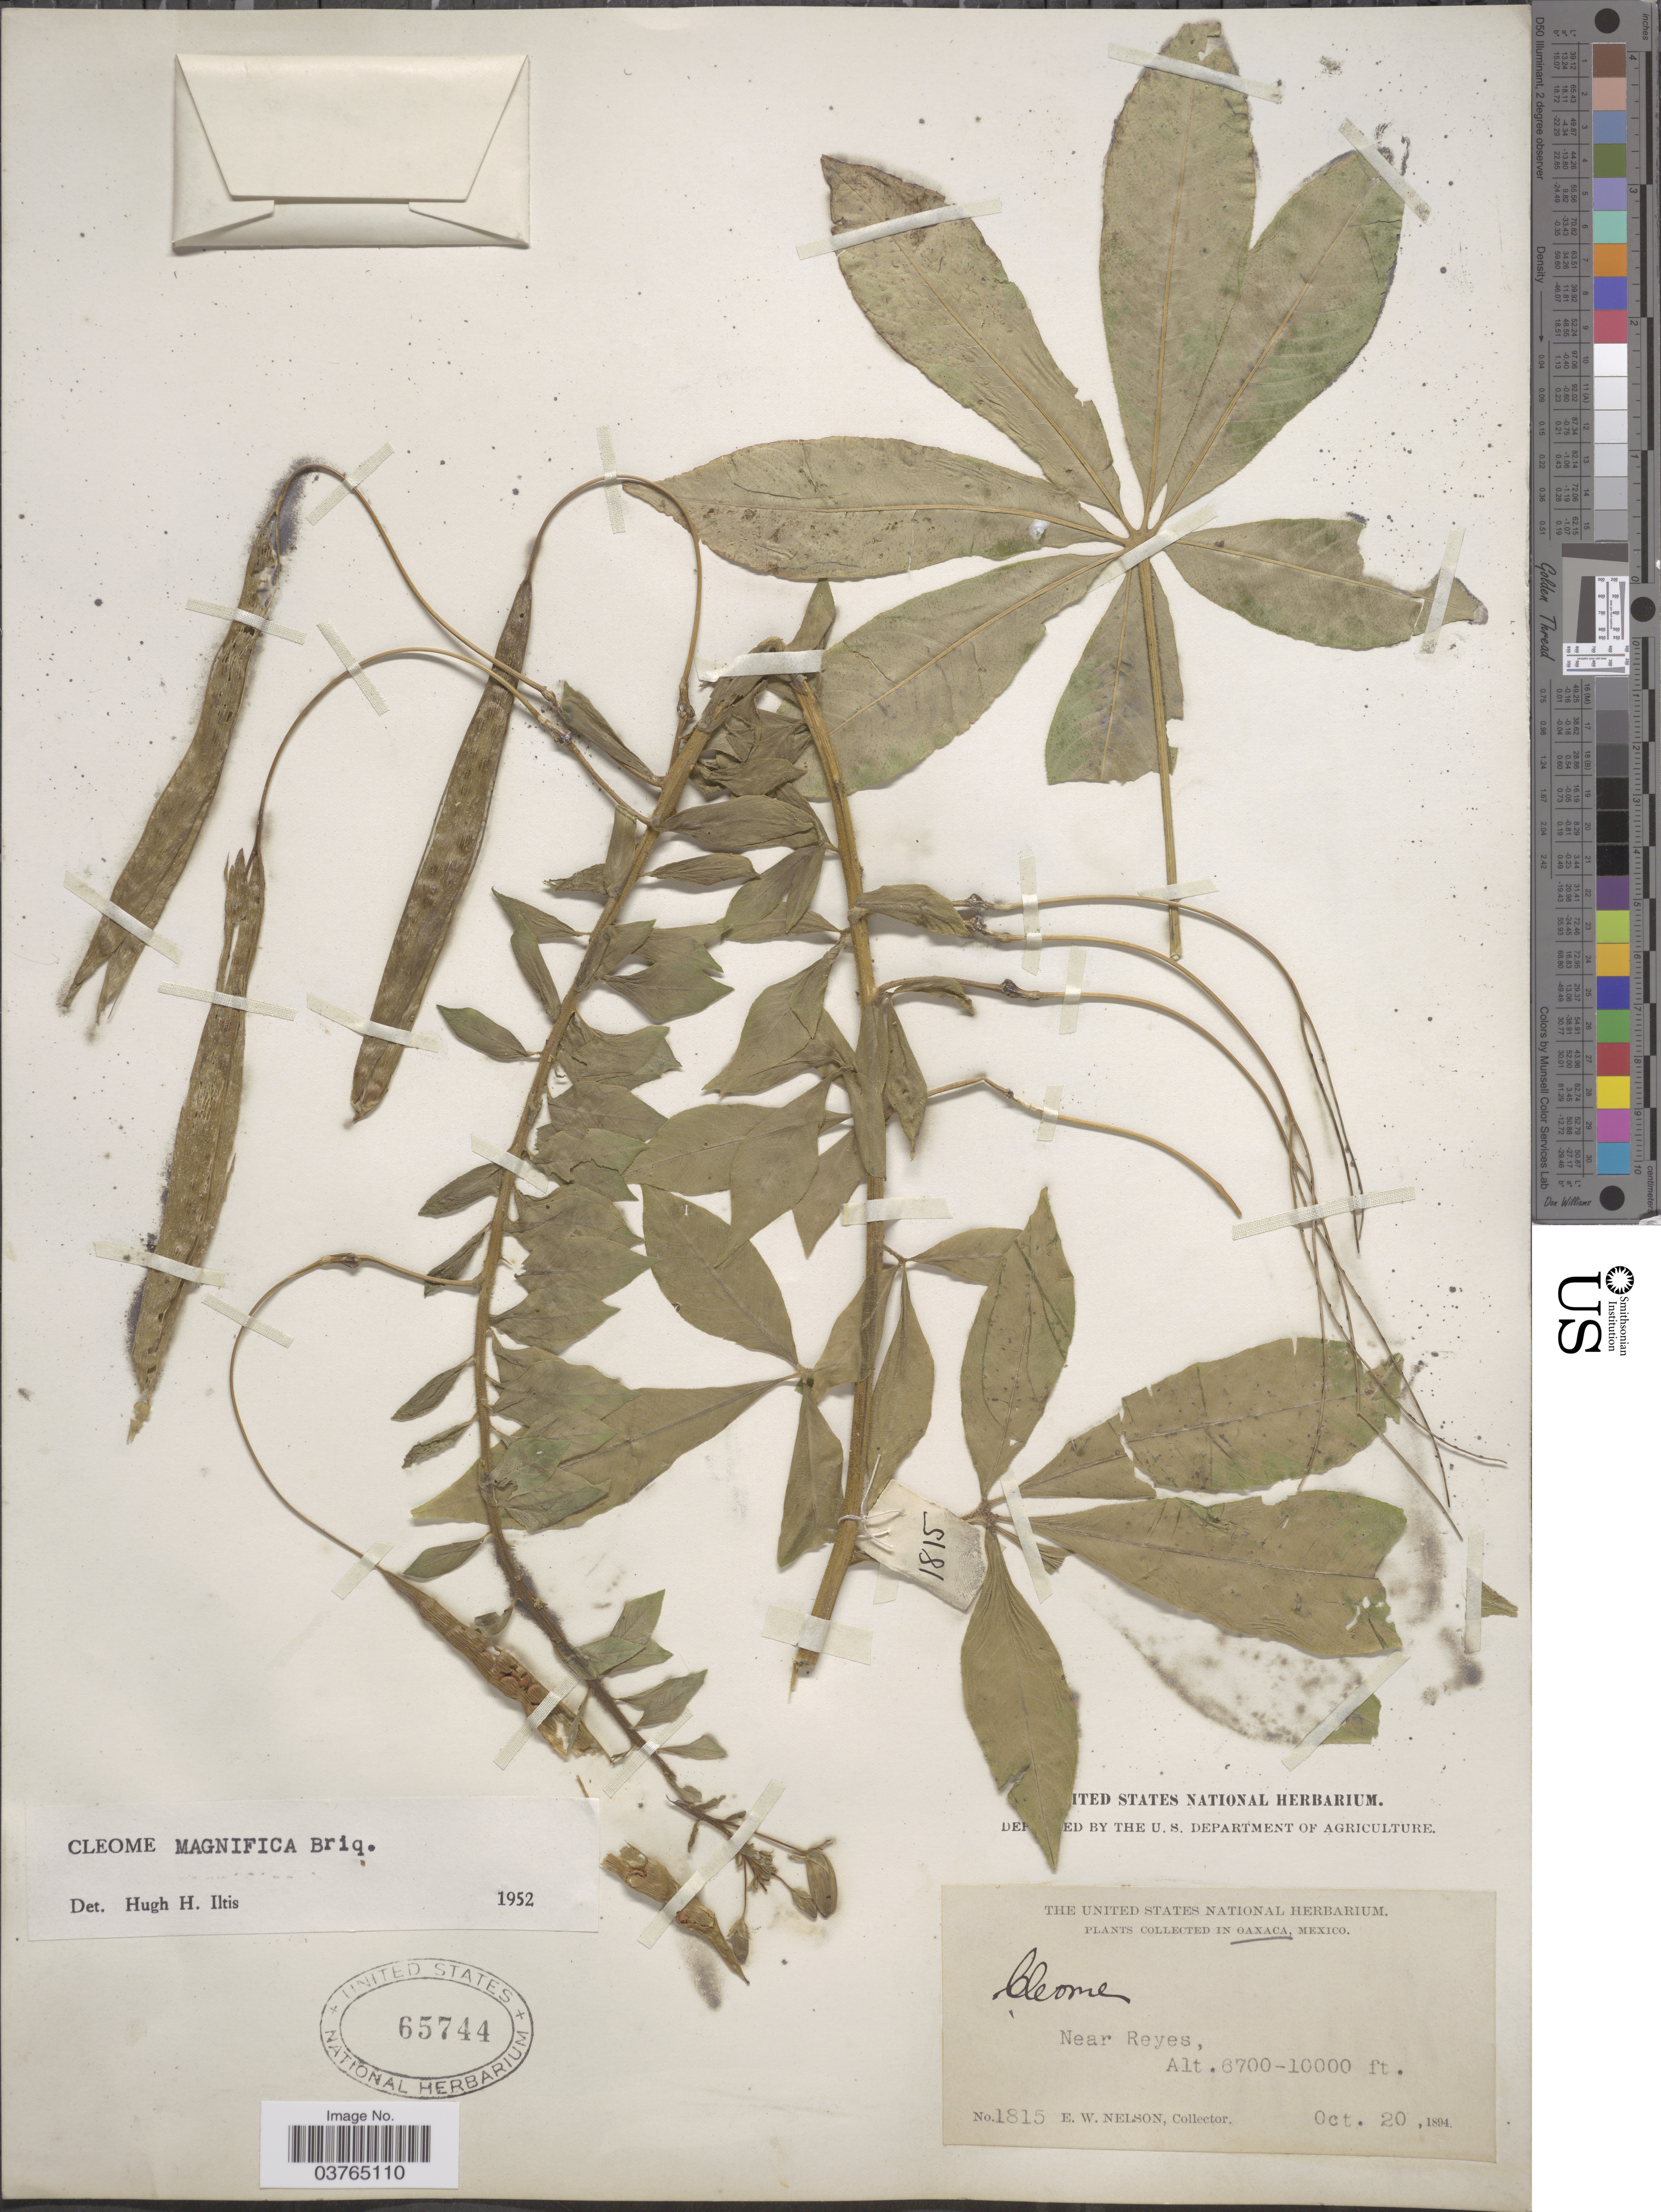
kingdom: Plantae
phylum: Tracheophyta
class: Magnoliopsida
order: Brassicales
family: Cleomaceae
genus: Andinocleome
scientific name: Andinocleome magnifica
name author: (Briq.) Iltis & Cochrane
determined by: Strong, M. T., (US), Smithsonian Institution - National Museum of Natural History (UNITED STATES)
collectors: E. W. Nelson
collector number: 1815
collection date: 1894-10-20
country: Mexico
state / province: Oaxaca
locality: Near Reyes.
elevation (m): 2042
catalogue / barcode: US 65744